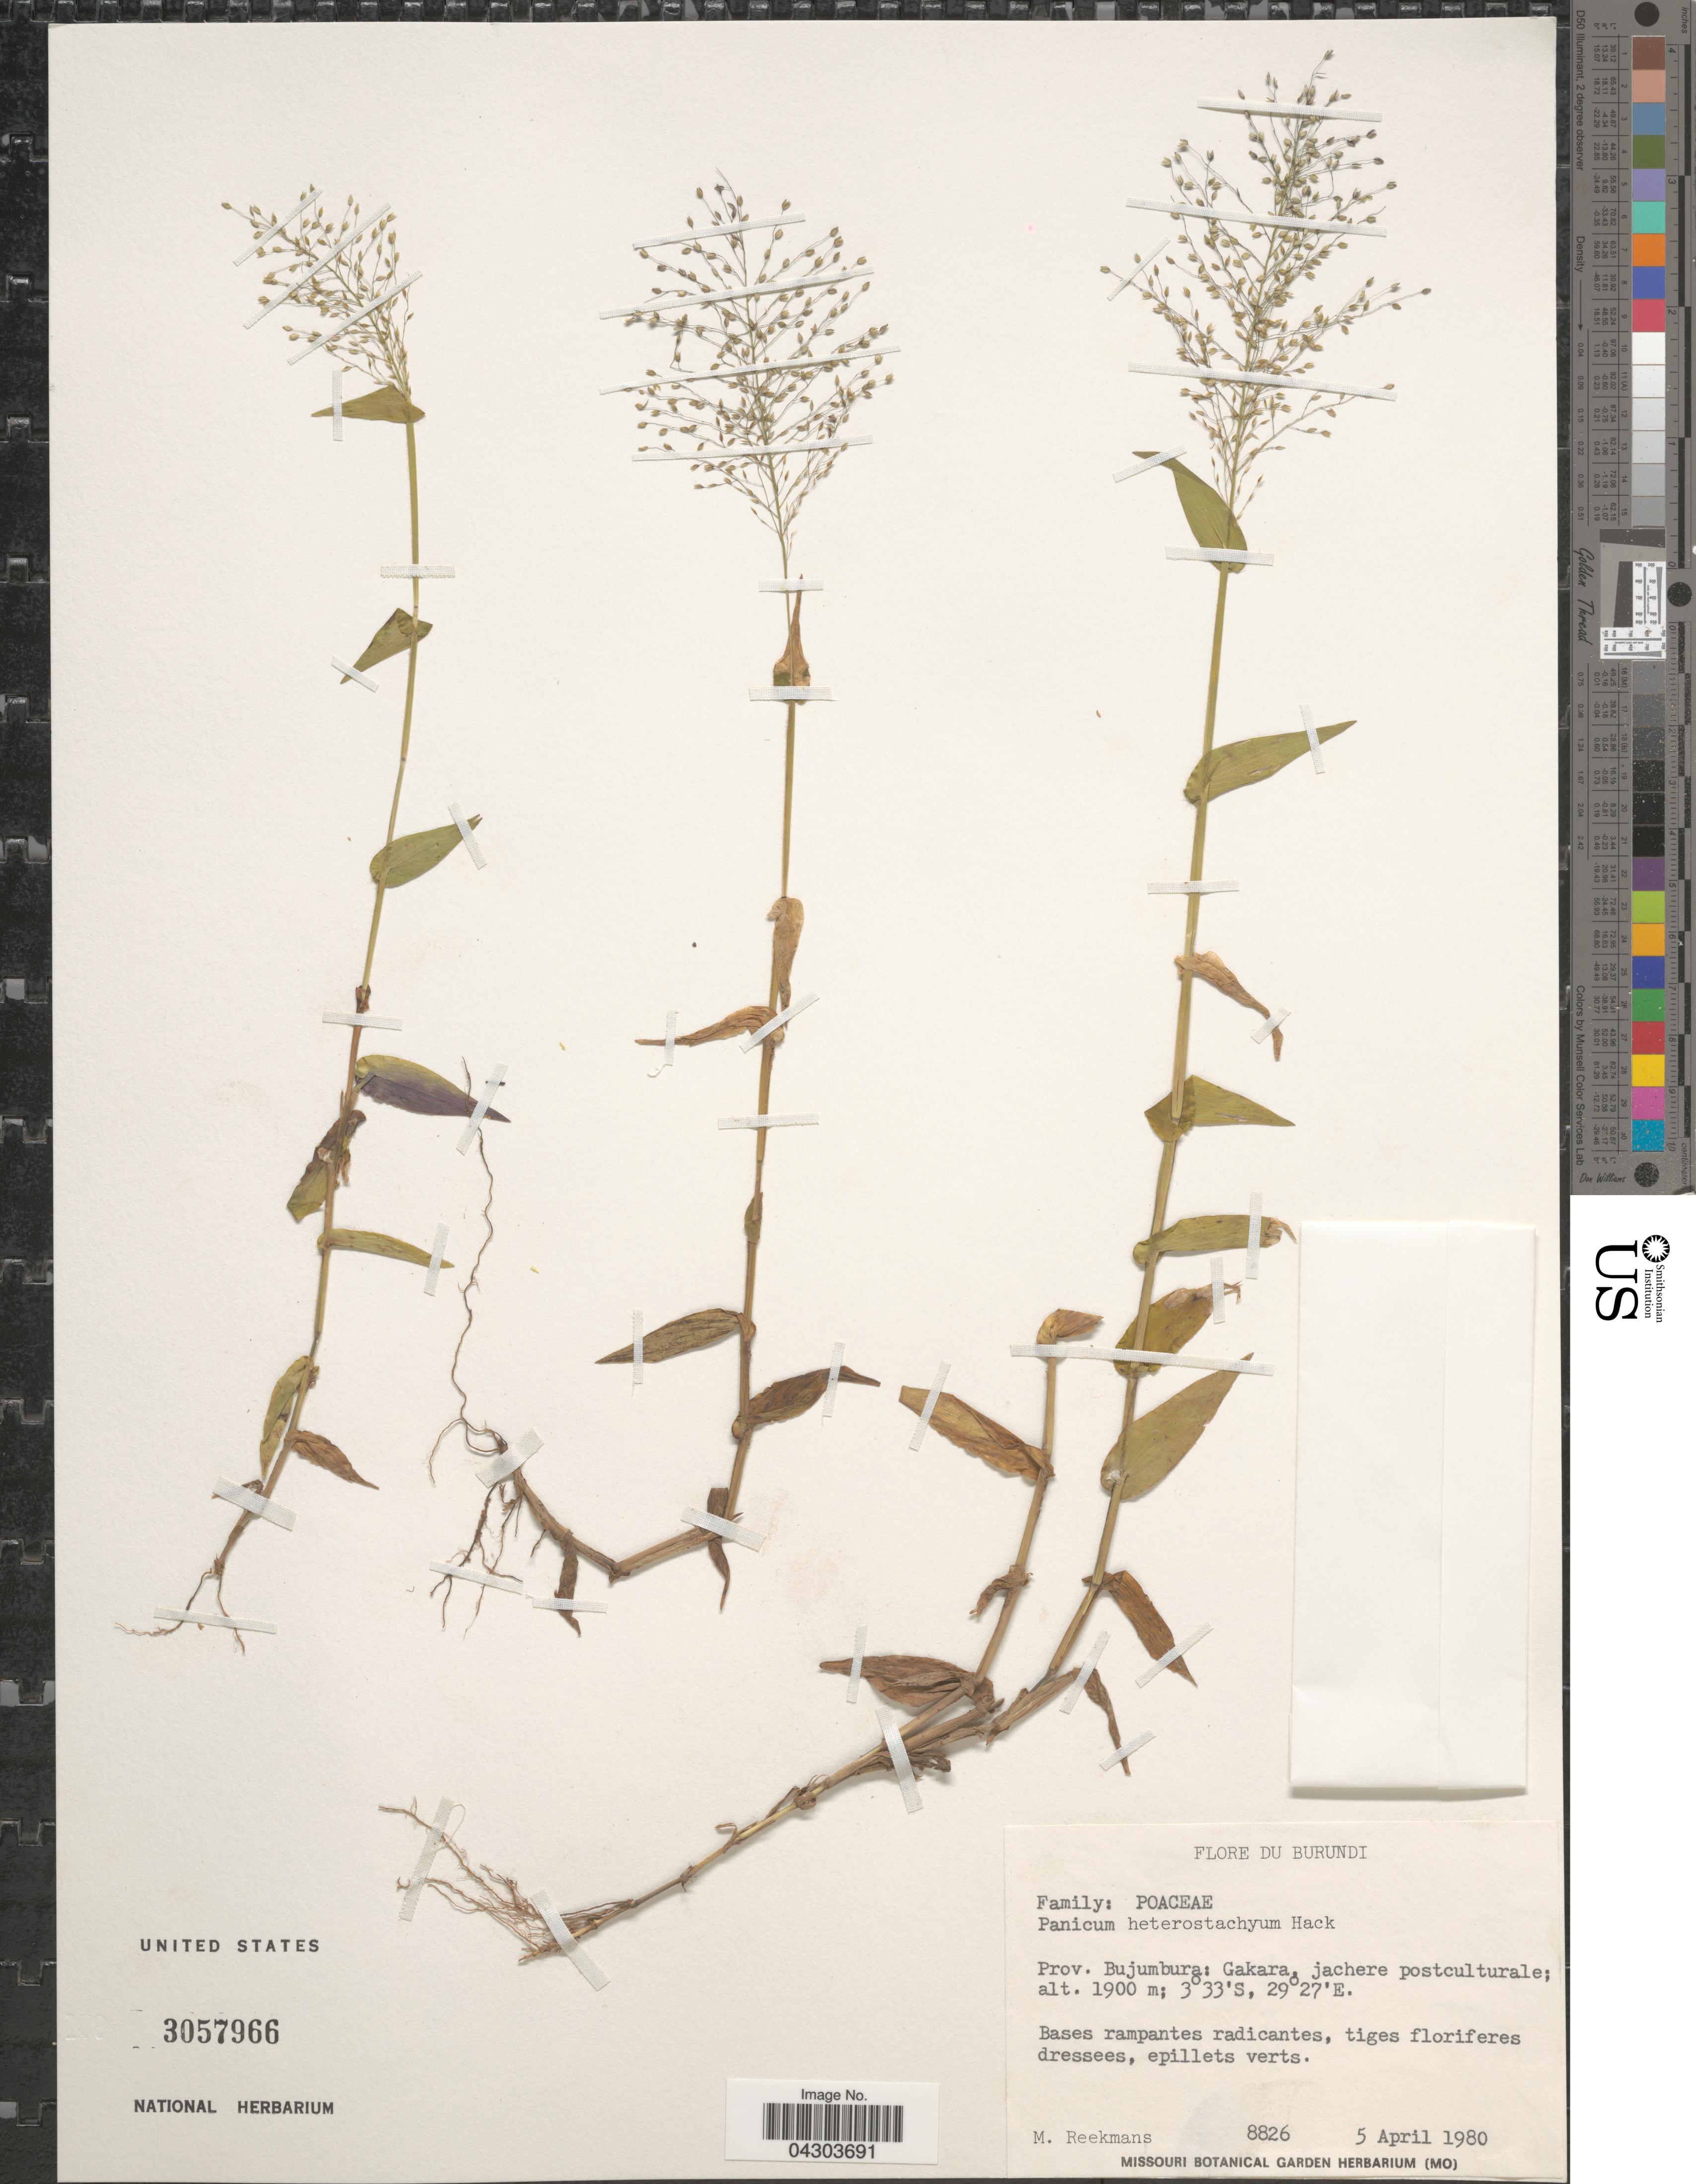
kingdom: Plantae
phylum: Tracheophyta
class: Liliopsida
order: Poales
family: Poaceae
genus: Panicum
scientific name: Panicum hirtum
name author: Lam.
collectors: M. Reekmans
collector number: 8826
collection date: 1980-04-05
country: Burundi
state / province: Bujumura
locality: Prov. Bujumbura: Gakara, jachere postculturale.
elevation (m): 1900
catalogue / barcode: US 3057966